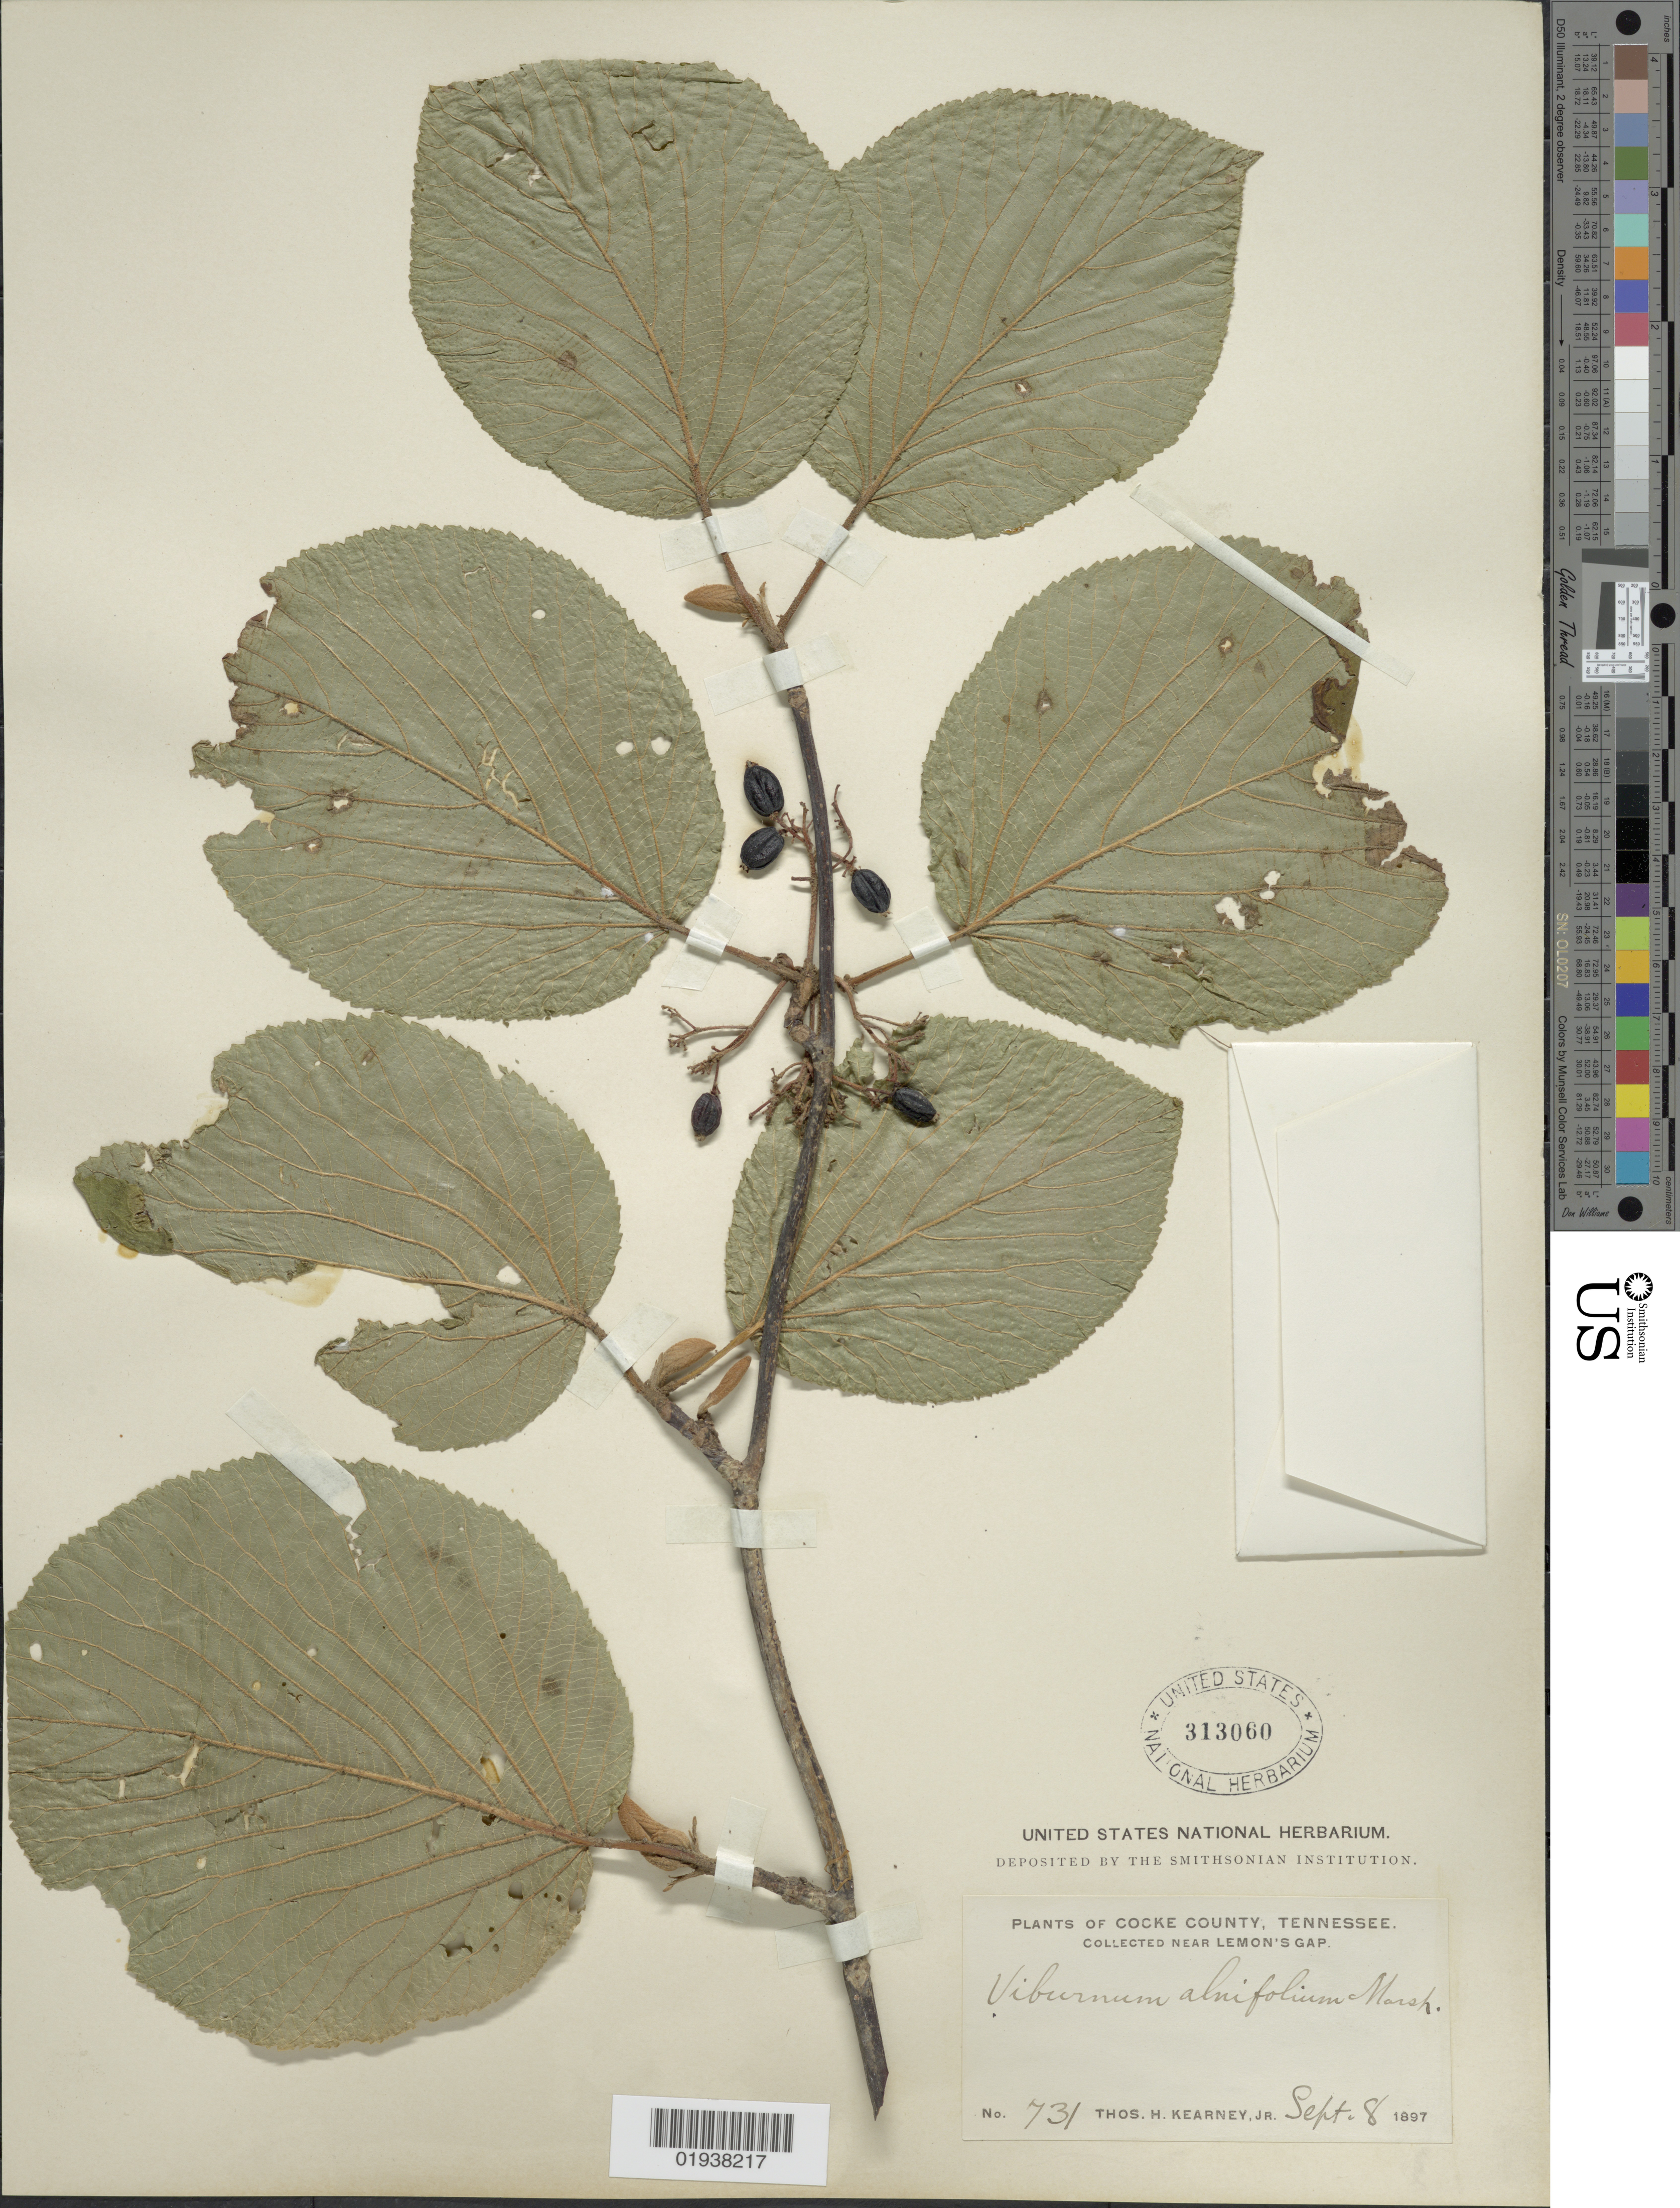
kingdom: Plantae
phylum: Tracheophyta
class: Magnoliopsida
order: Dipsacales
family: Viburnaceae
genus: Viburnum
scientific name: Viburnum alnifolium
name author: Marshall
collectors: T. H. Kearney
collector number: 731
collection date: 1897-09-08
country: United States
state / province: Tennessee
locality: Cocke County. Near Lemon's Gap.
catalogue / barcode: US 313060